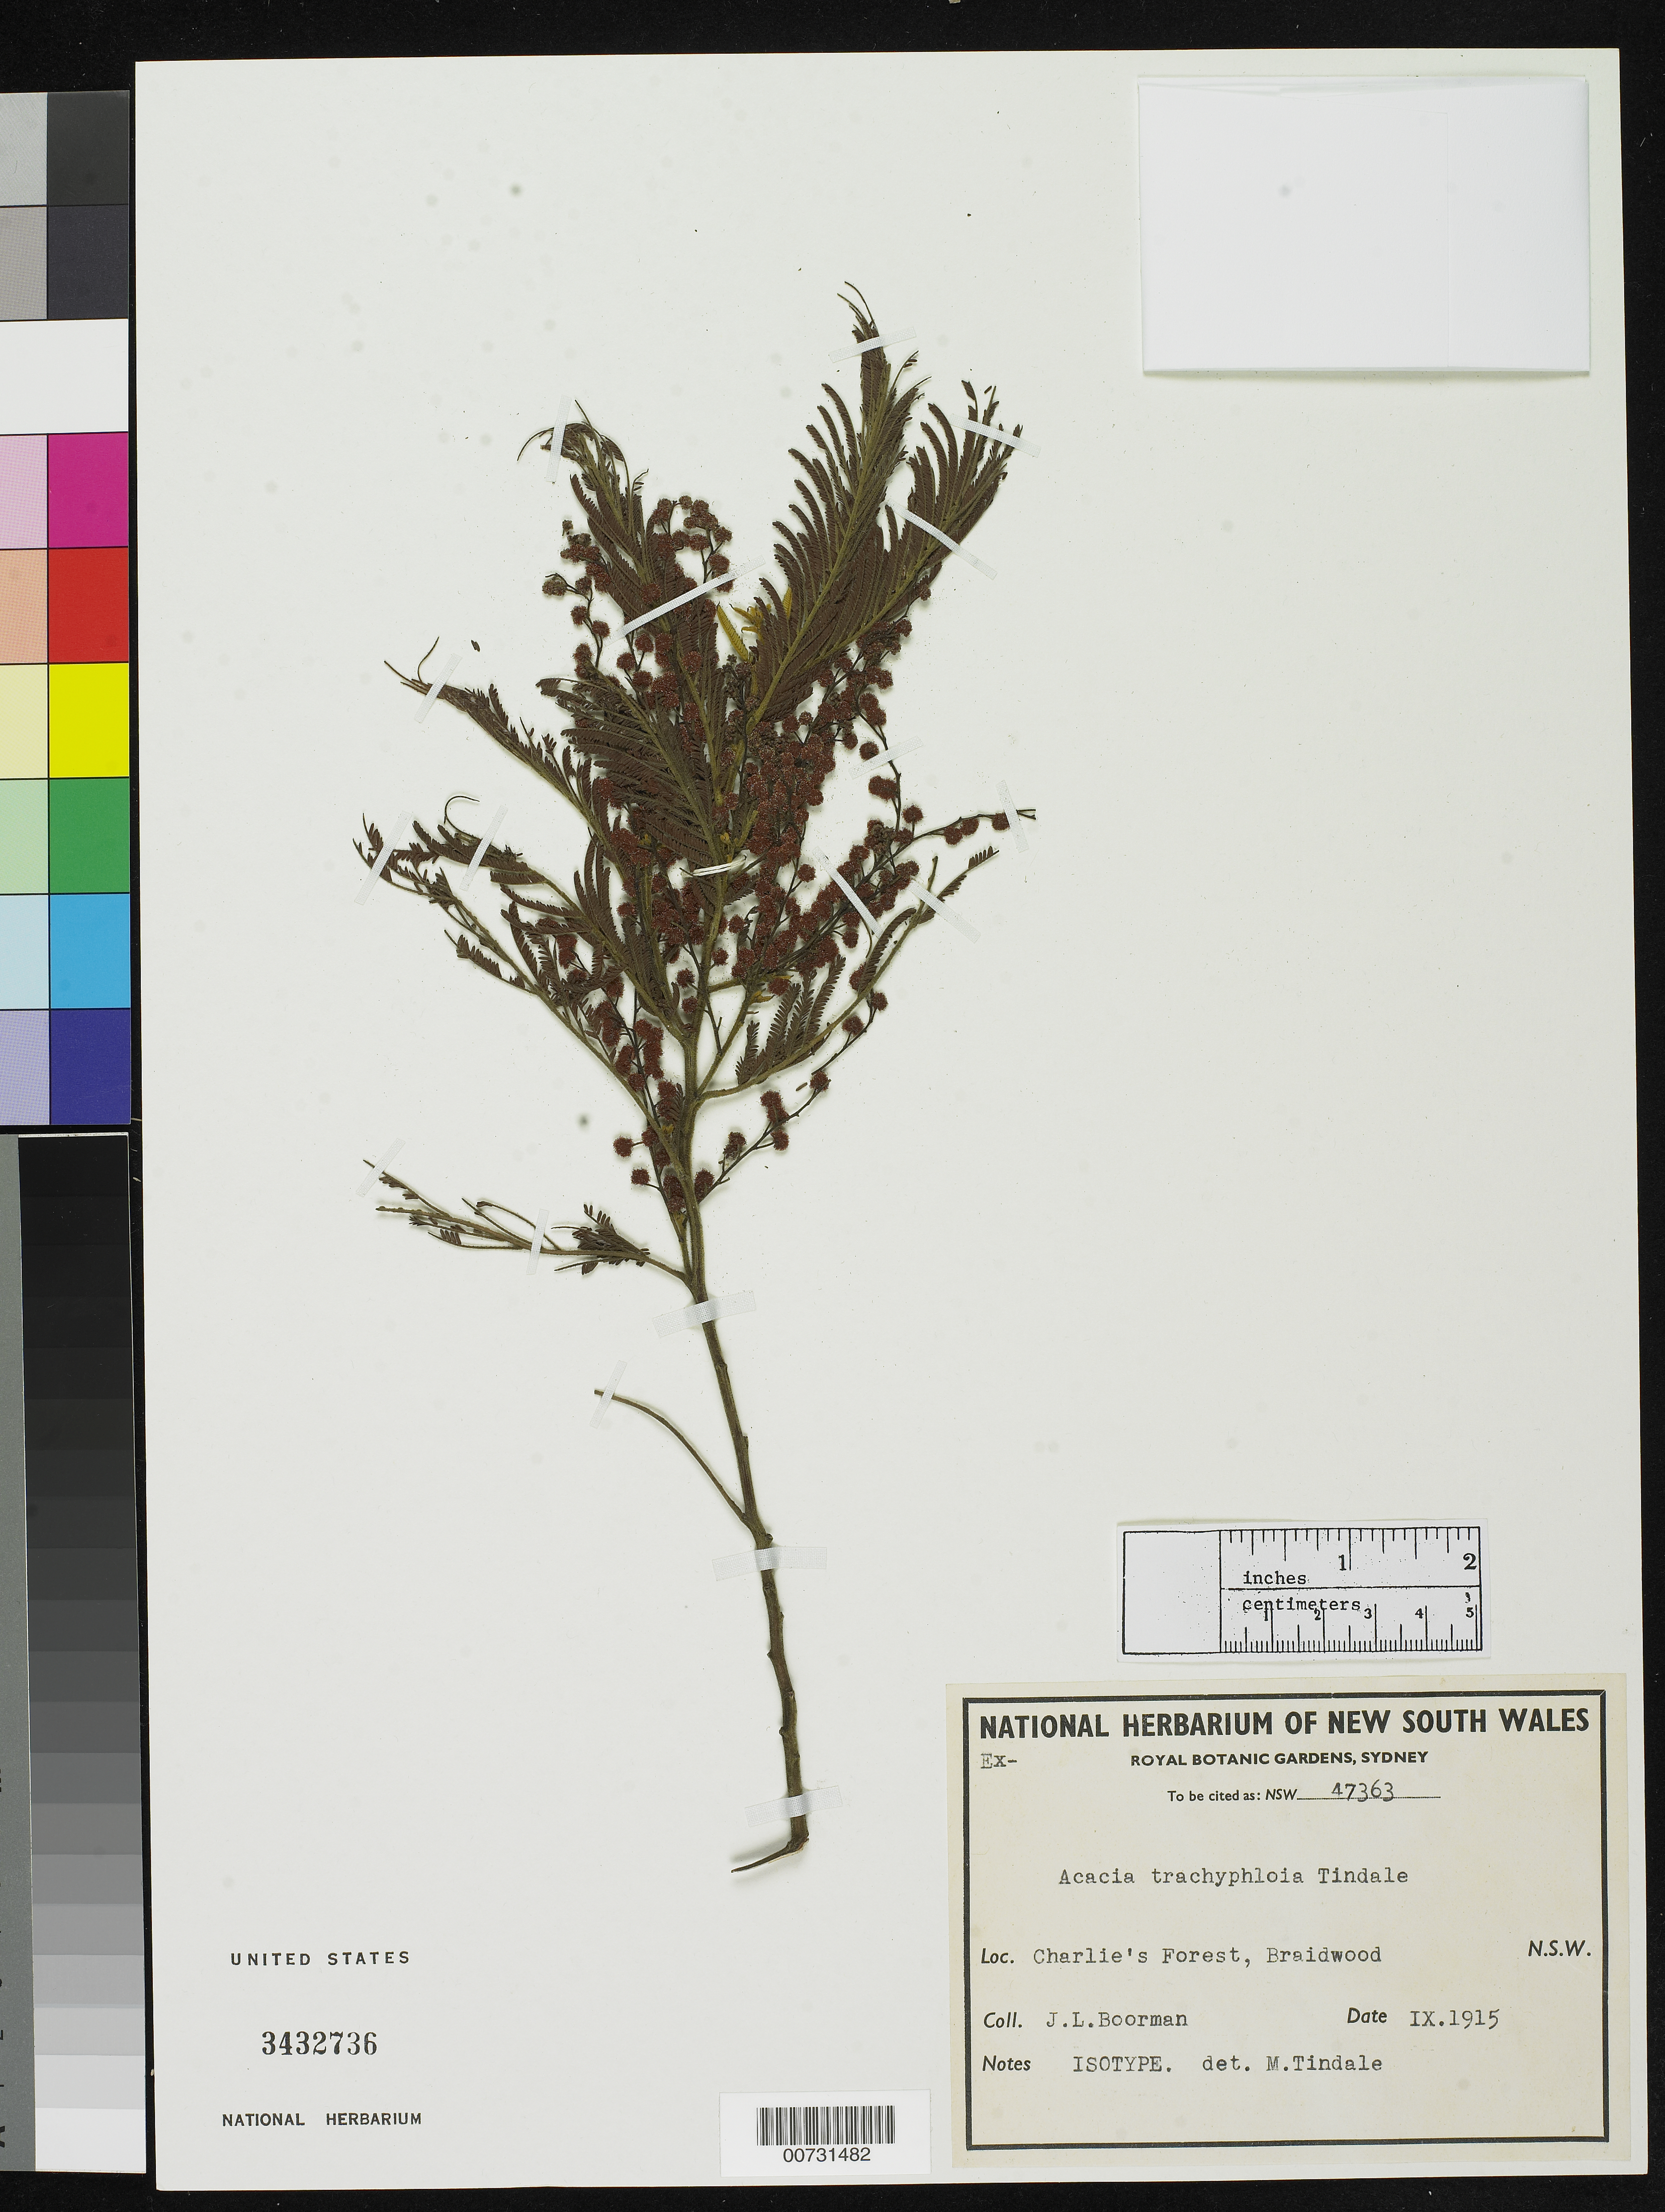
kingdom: Plantae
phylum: Tracheophyta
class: Magnoliopsida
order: Fabales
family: Fabaceae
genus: Acacia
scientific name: Acacia trachyphloia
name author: Tindale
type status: Isotype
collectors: J. Boorman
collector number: NSW 47363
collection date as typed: Sep 1915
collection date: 1915-09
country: Australia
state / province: New South Wales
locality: Charlie's Forest, Braidwood.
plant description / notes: Holotype at NSW.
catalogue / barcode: US 3432736